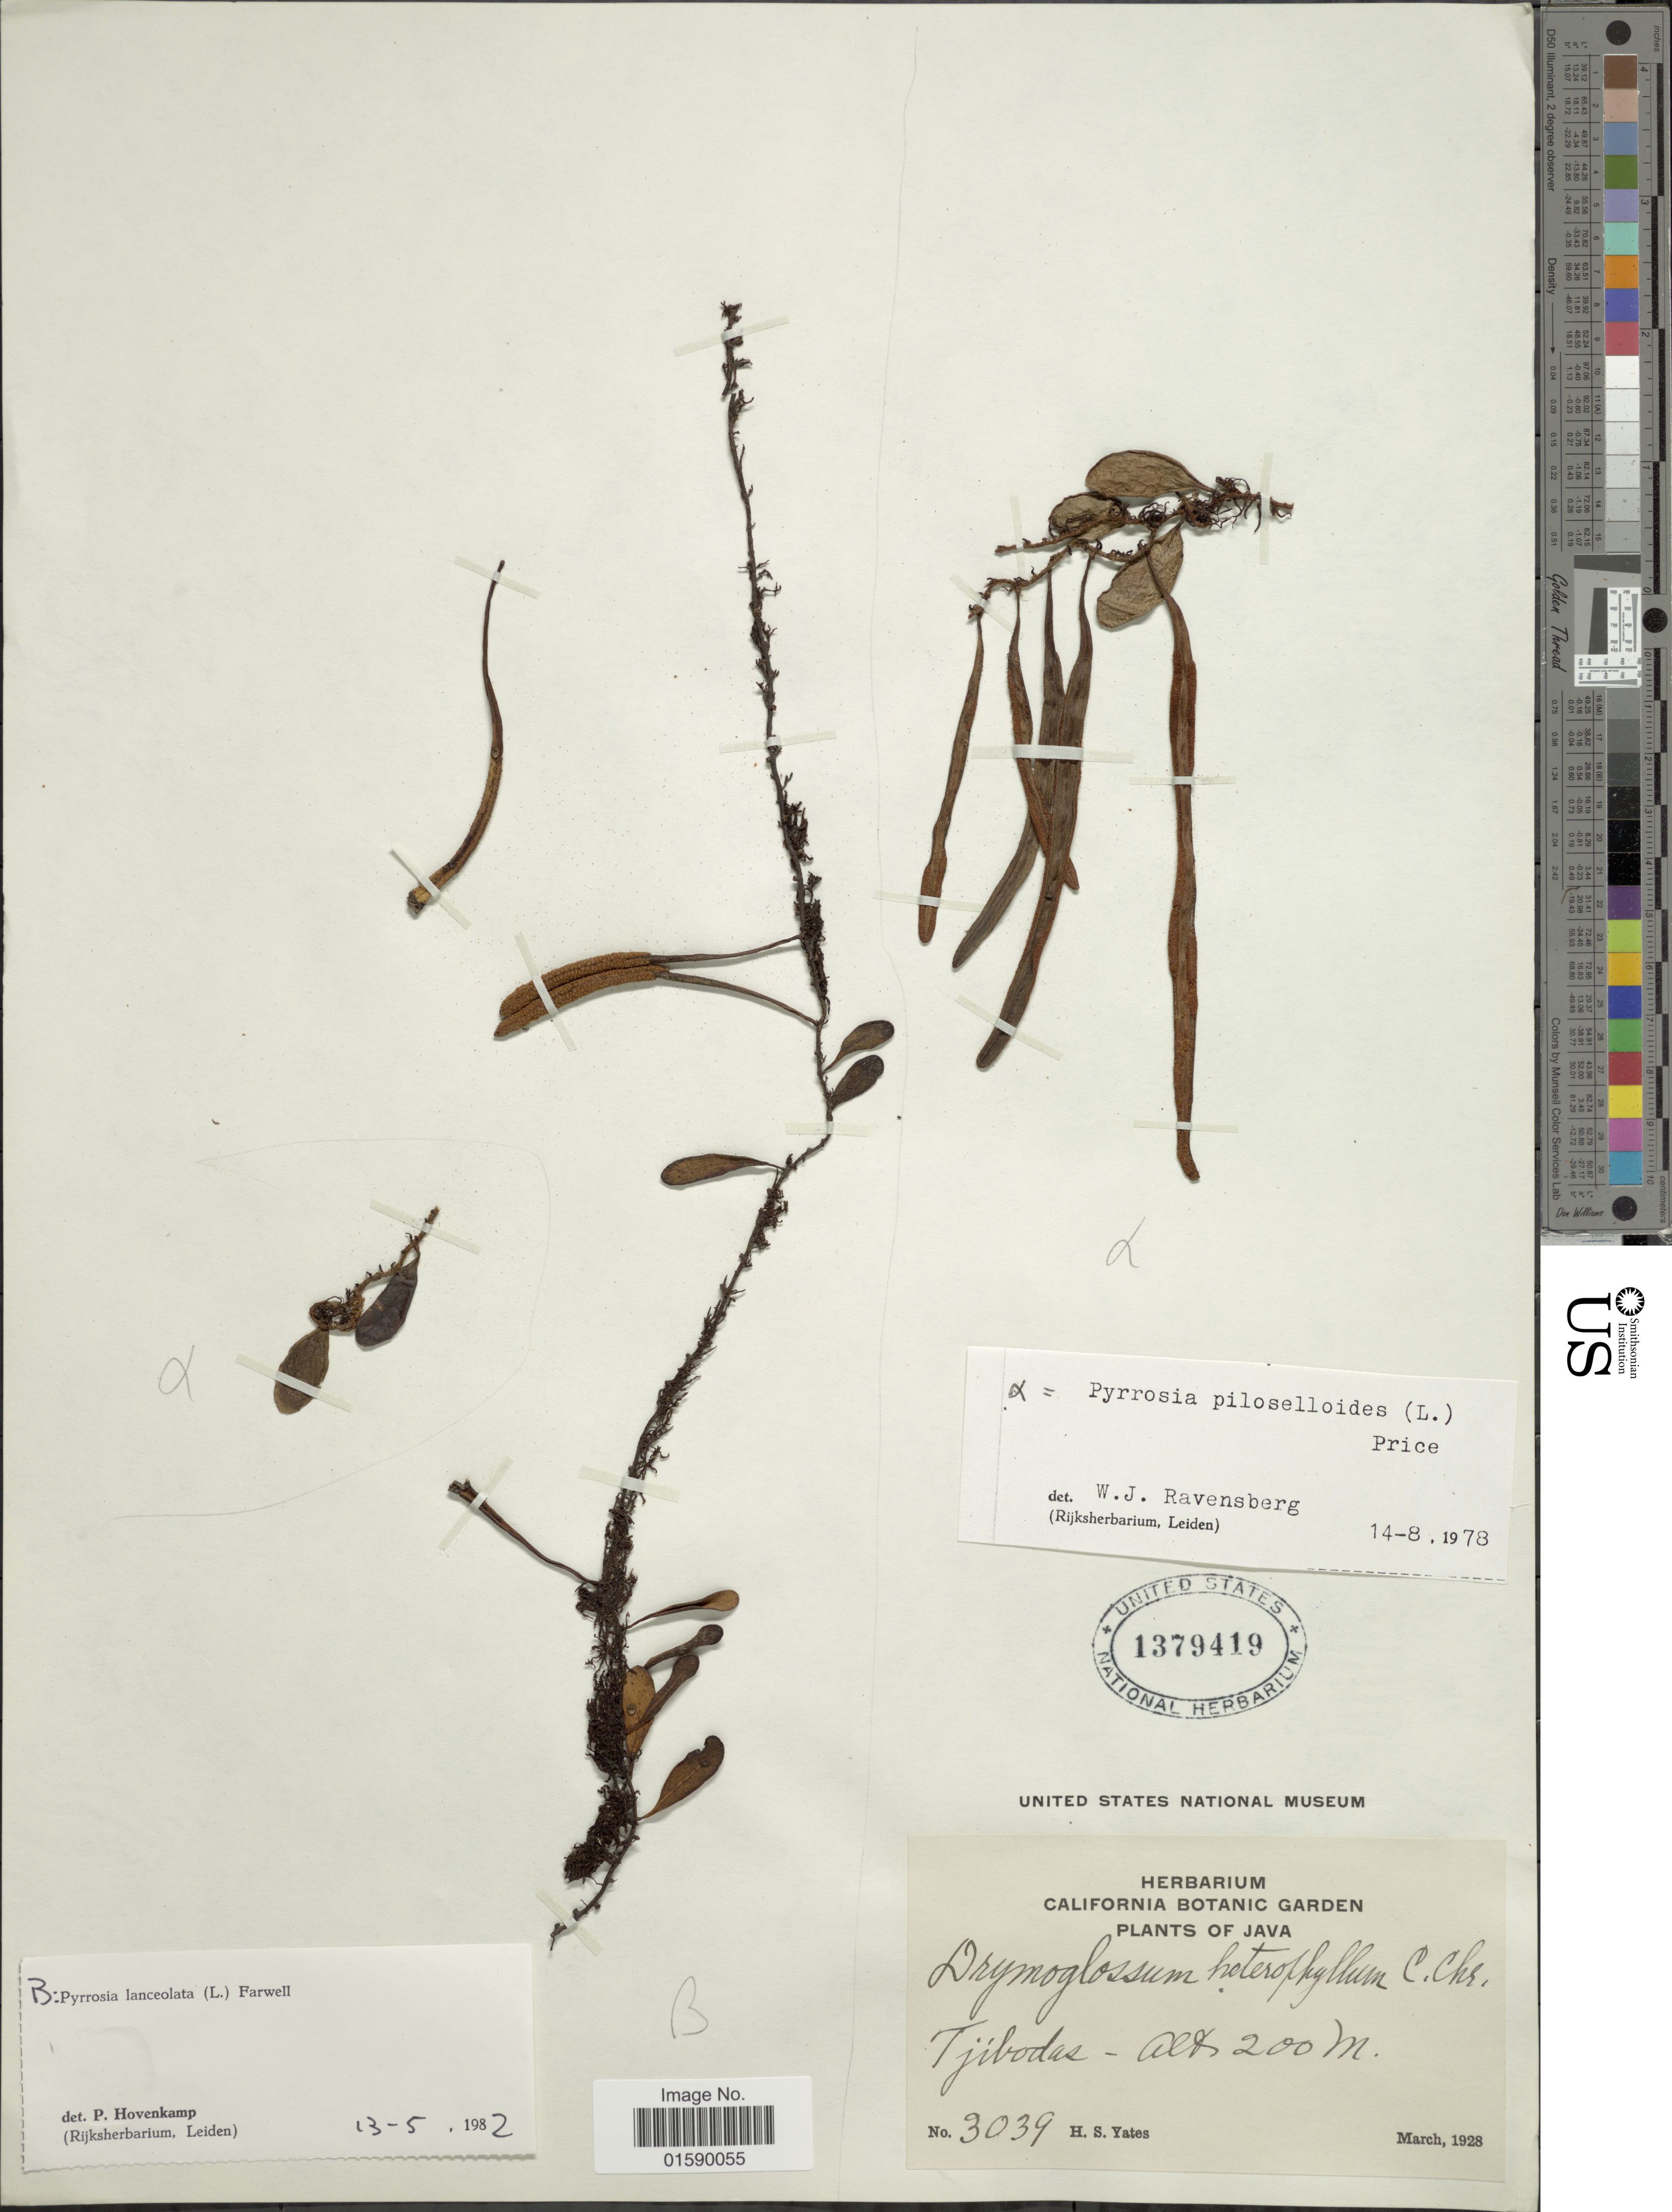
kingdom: Plantae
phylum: Tracheophyta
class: Polypodiopsida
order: Polypodiales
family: Polypodiaceae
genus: Pyrrosia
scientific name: Pyrrosia piloselloides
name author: (L.) M.G. Price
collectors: H. S. Yates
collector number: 3039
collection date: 1928-03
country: Indonesia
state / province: Java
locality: Java. Tjibodas.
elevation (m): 200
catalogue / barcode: US 1379419